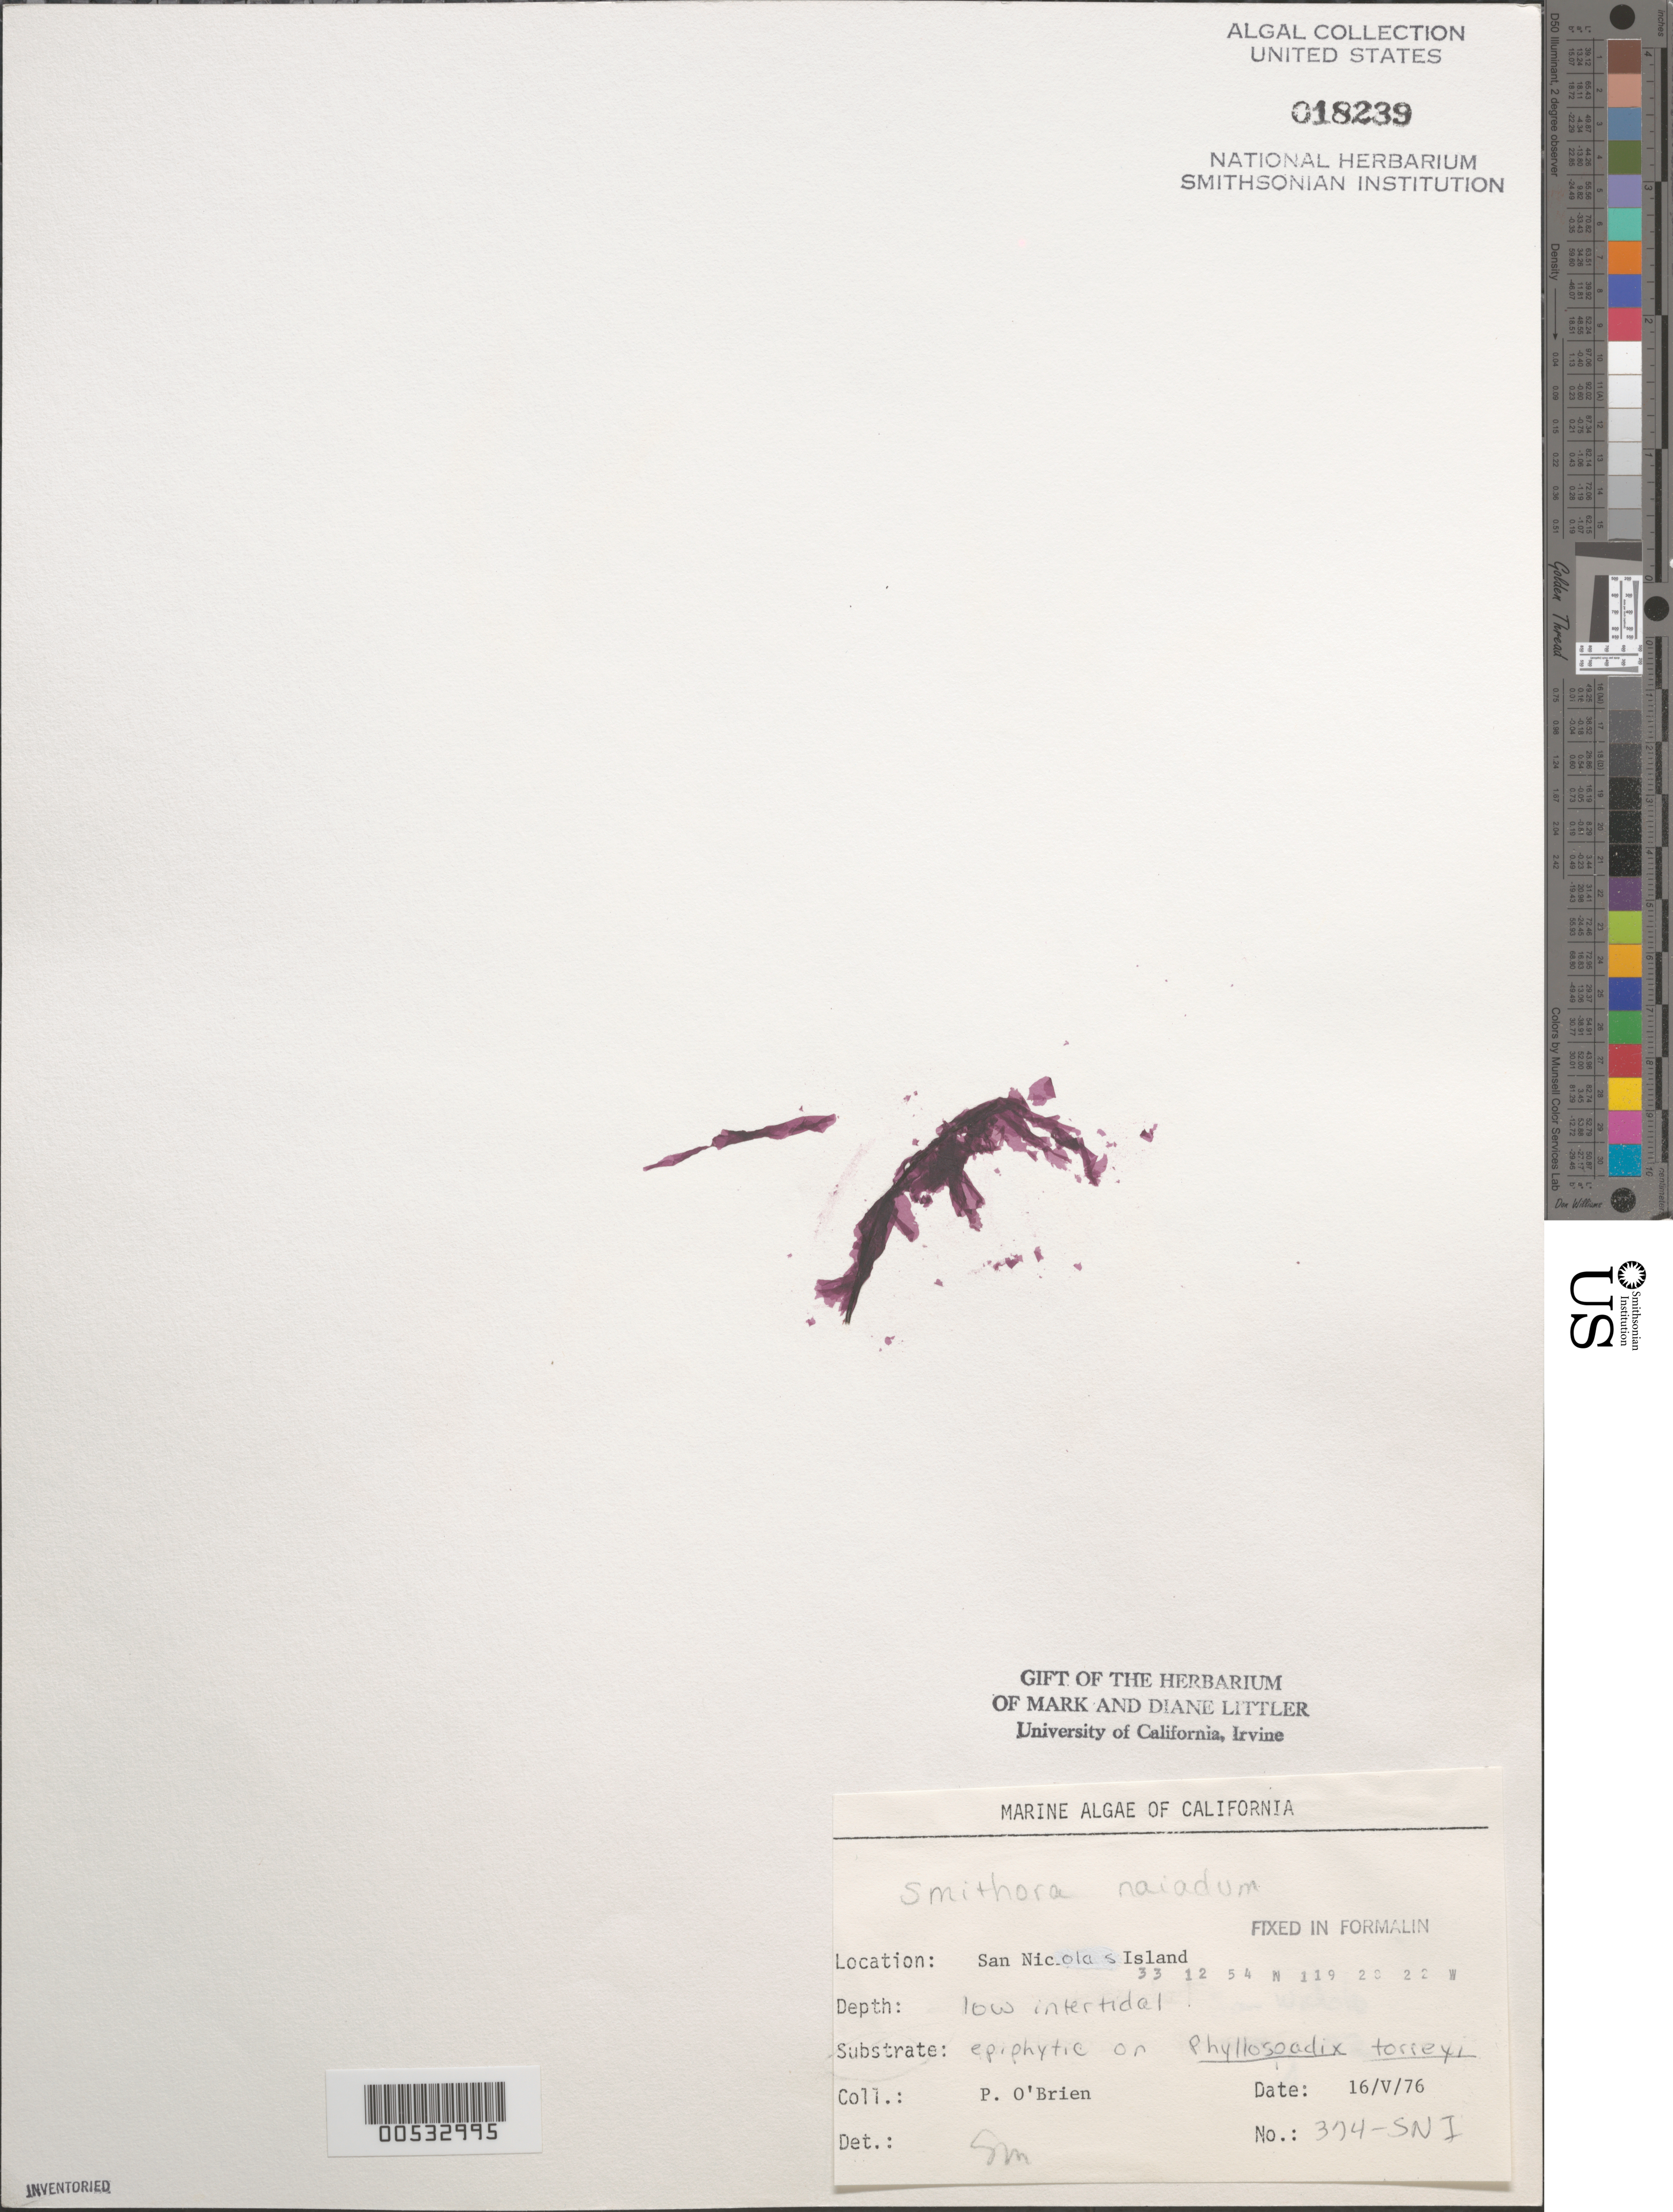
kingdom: Plantae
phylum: Rhodophyta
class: Compsopogonophyceae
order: Erythropeltidales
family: Erythrotrichiaceae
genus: Smithora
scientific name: Smithora naiadum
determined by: Murray, S. N.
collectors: P. O'Brien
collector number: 374-sni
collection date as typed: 16 May 1976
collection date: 1976-05-16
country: United States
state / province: California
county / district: Ventura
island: San Nicolas Island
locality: Dutch Harbor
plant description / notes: BLM-SOCALBIGHT Rocky Intertidal Survey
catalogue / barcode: US 18239